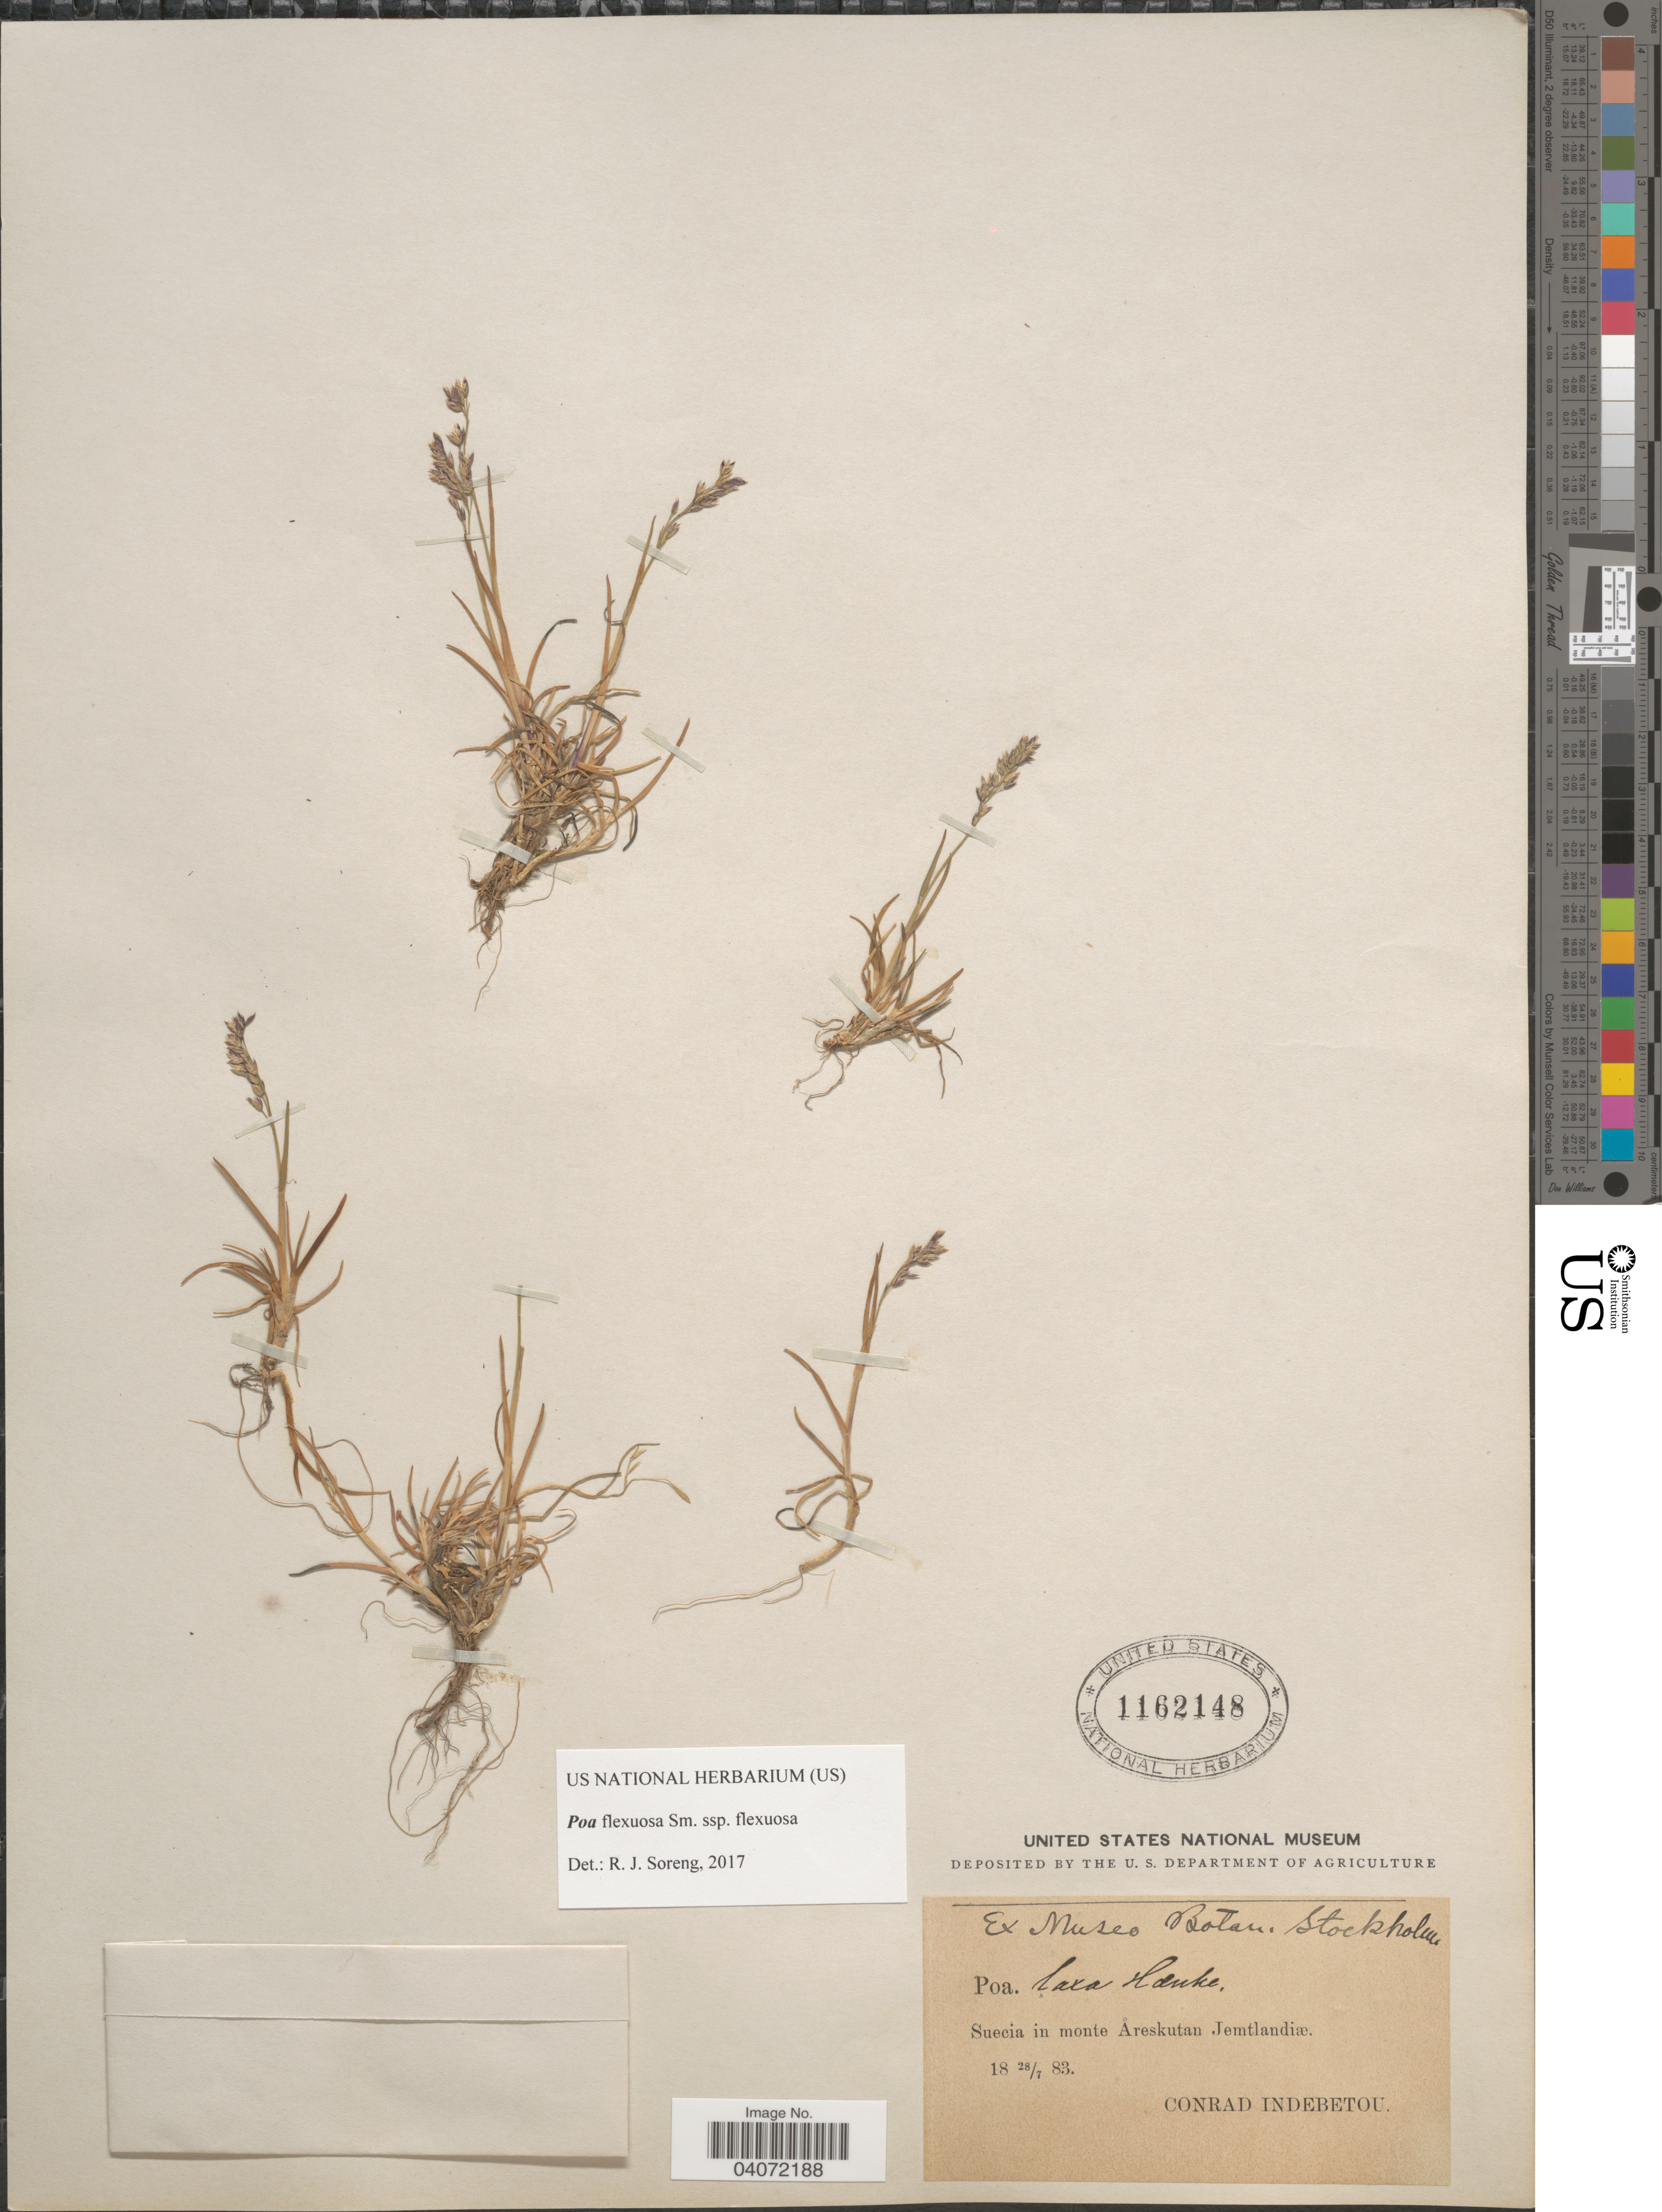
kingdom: Plantae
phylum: Tracheophyta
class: Liliopsida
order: Poales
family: Poaceae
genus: Poa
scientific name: Poa flexuosa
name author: Muhl.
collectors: C. Indebetou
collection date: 1883-07-28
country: Sweden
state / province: Jämtland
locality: Suecia in monte Åreskutan Jemtlandiæ.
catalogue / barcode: US 1162148